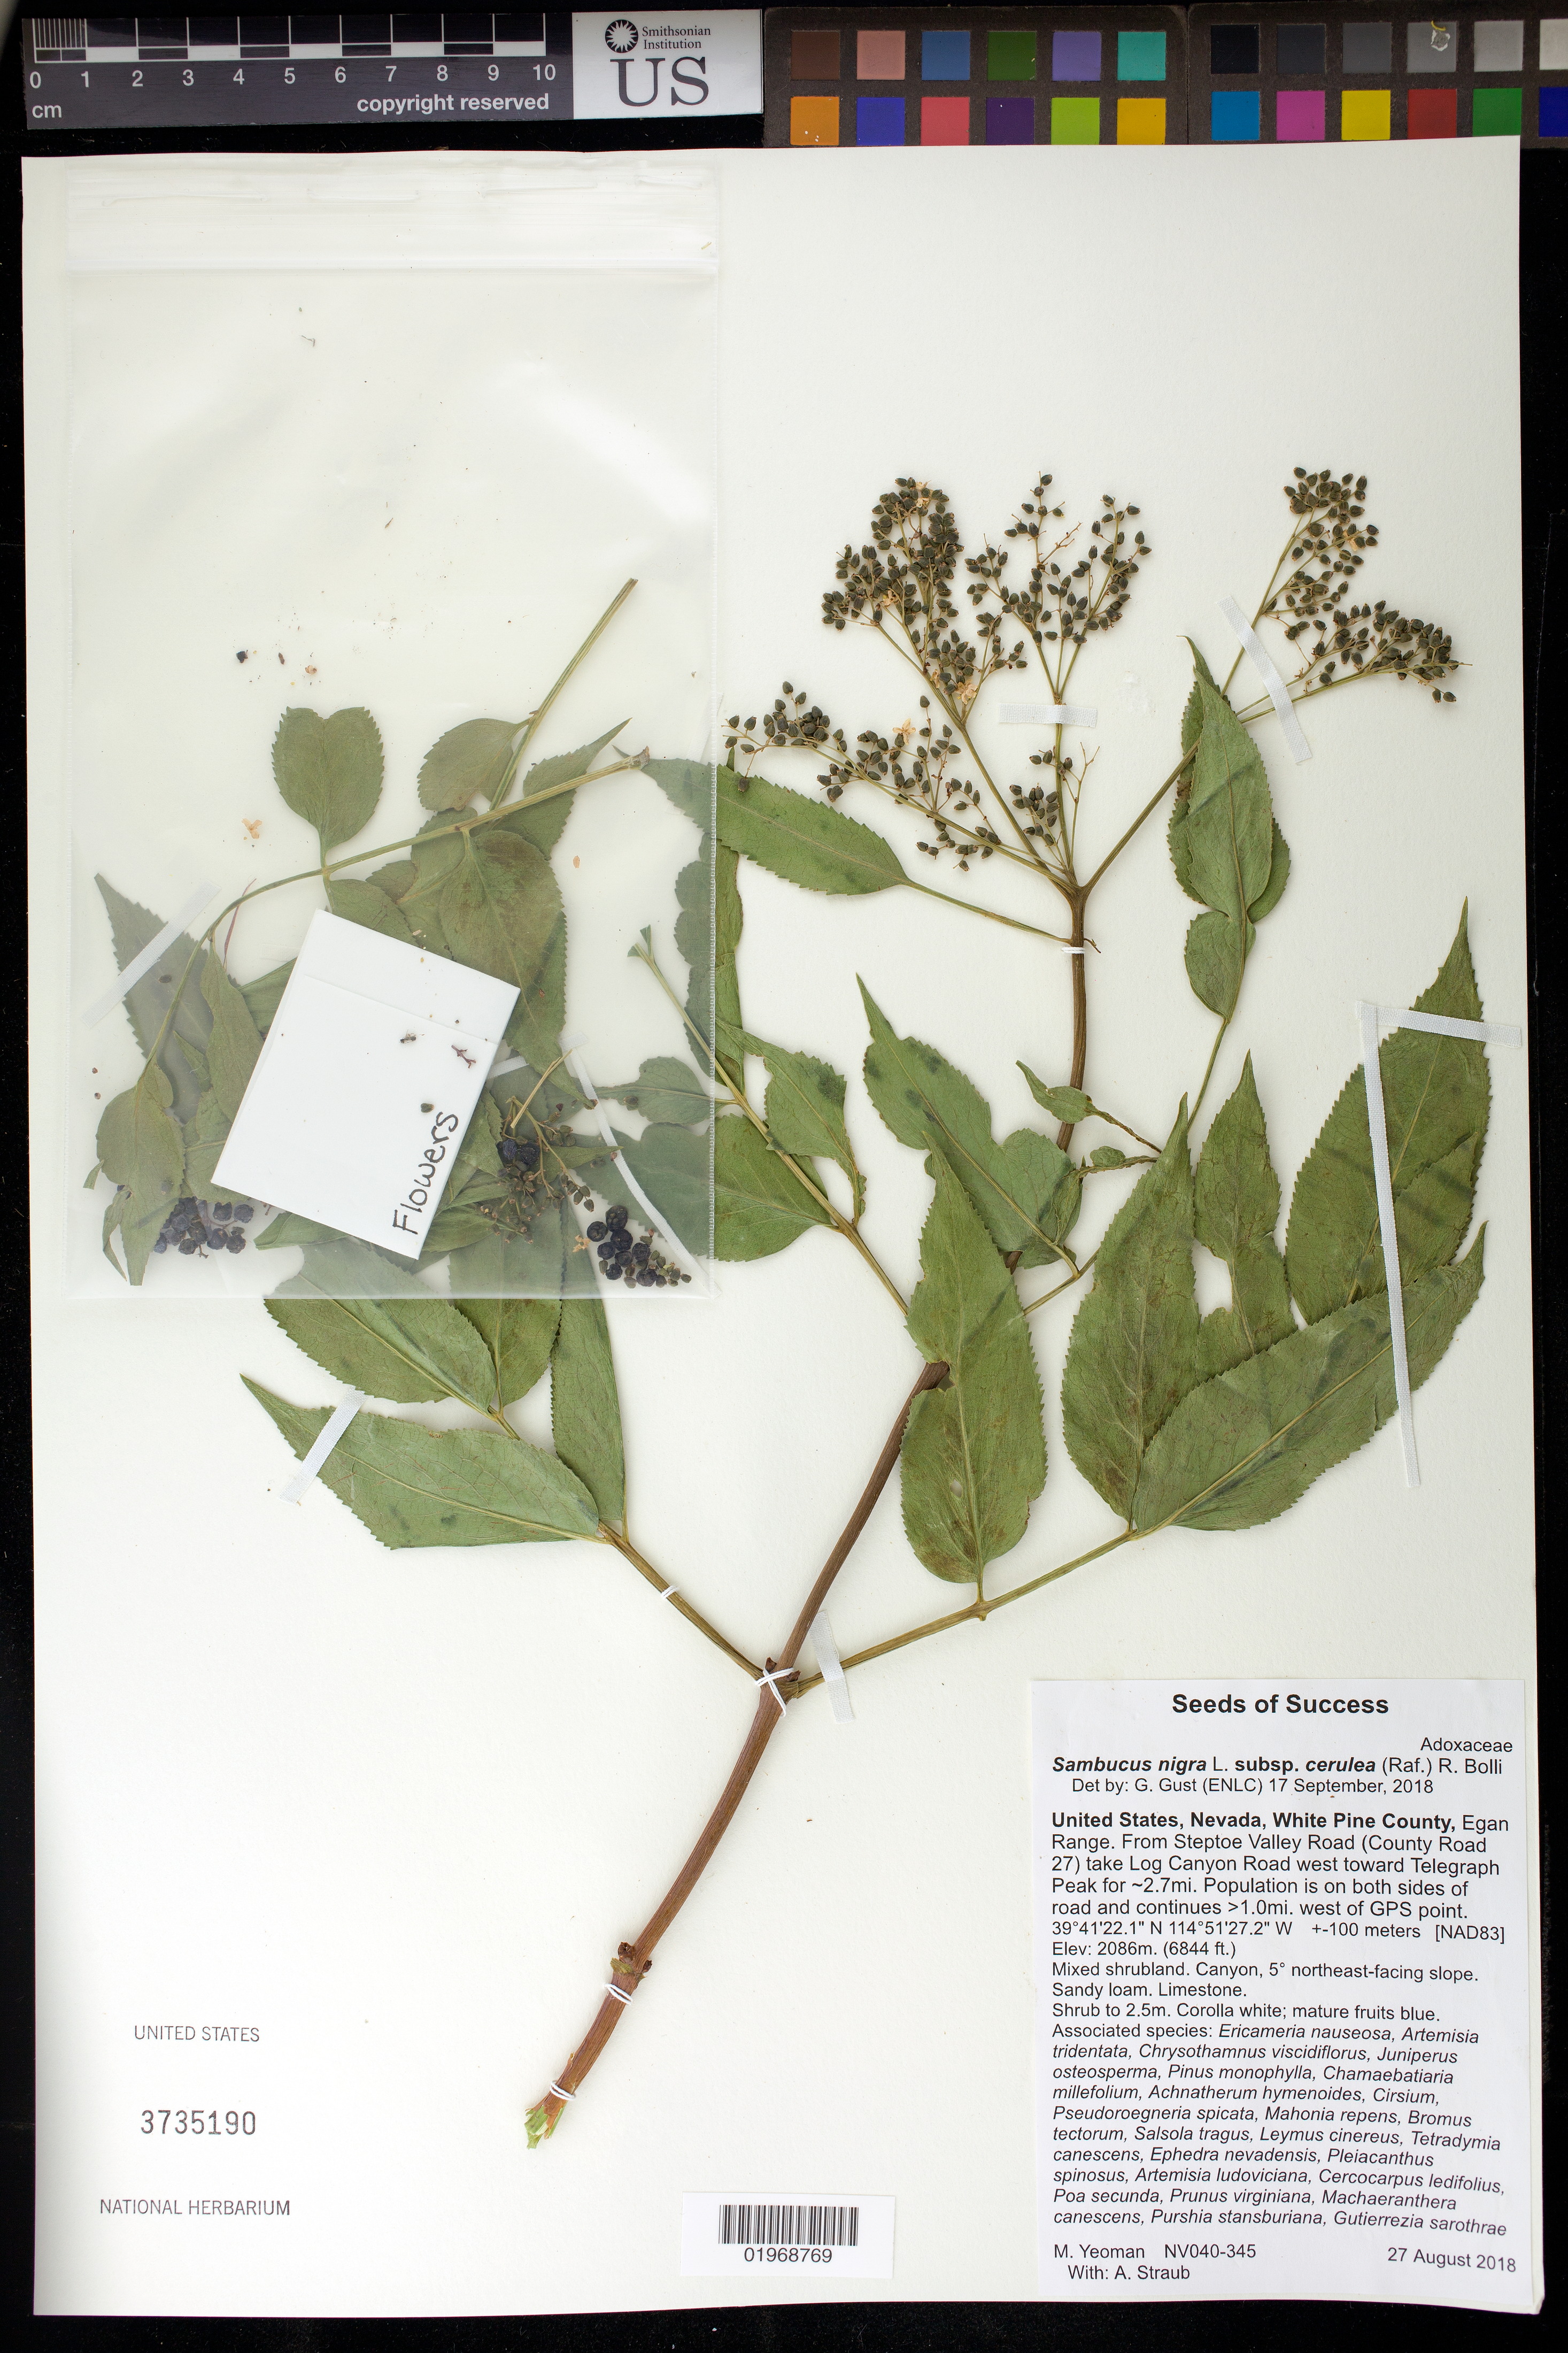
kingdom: Plantae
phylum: Tracheophyta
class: Magnoliopsida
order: Dipsacales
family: Viburnaceae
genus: Sambucus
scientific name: Sambucus nigra subsp. cerulea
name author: (Raf.) Bolli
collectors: M. Yeoman & A. Straub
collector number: NV040-345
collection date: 2018-08-27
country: United States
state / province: Nevada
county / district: White Pine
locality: Egan Range Log Canyon Road 2.7 mi. west toward Telegraph Peak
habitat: Mixed shrubland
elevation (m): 2086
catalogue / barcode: US 3735190